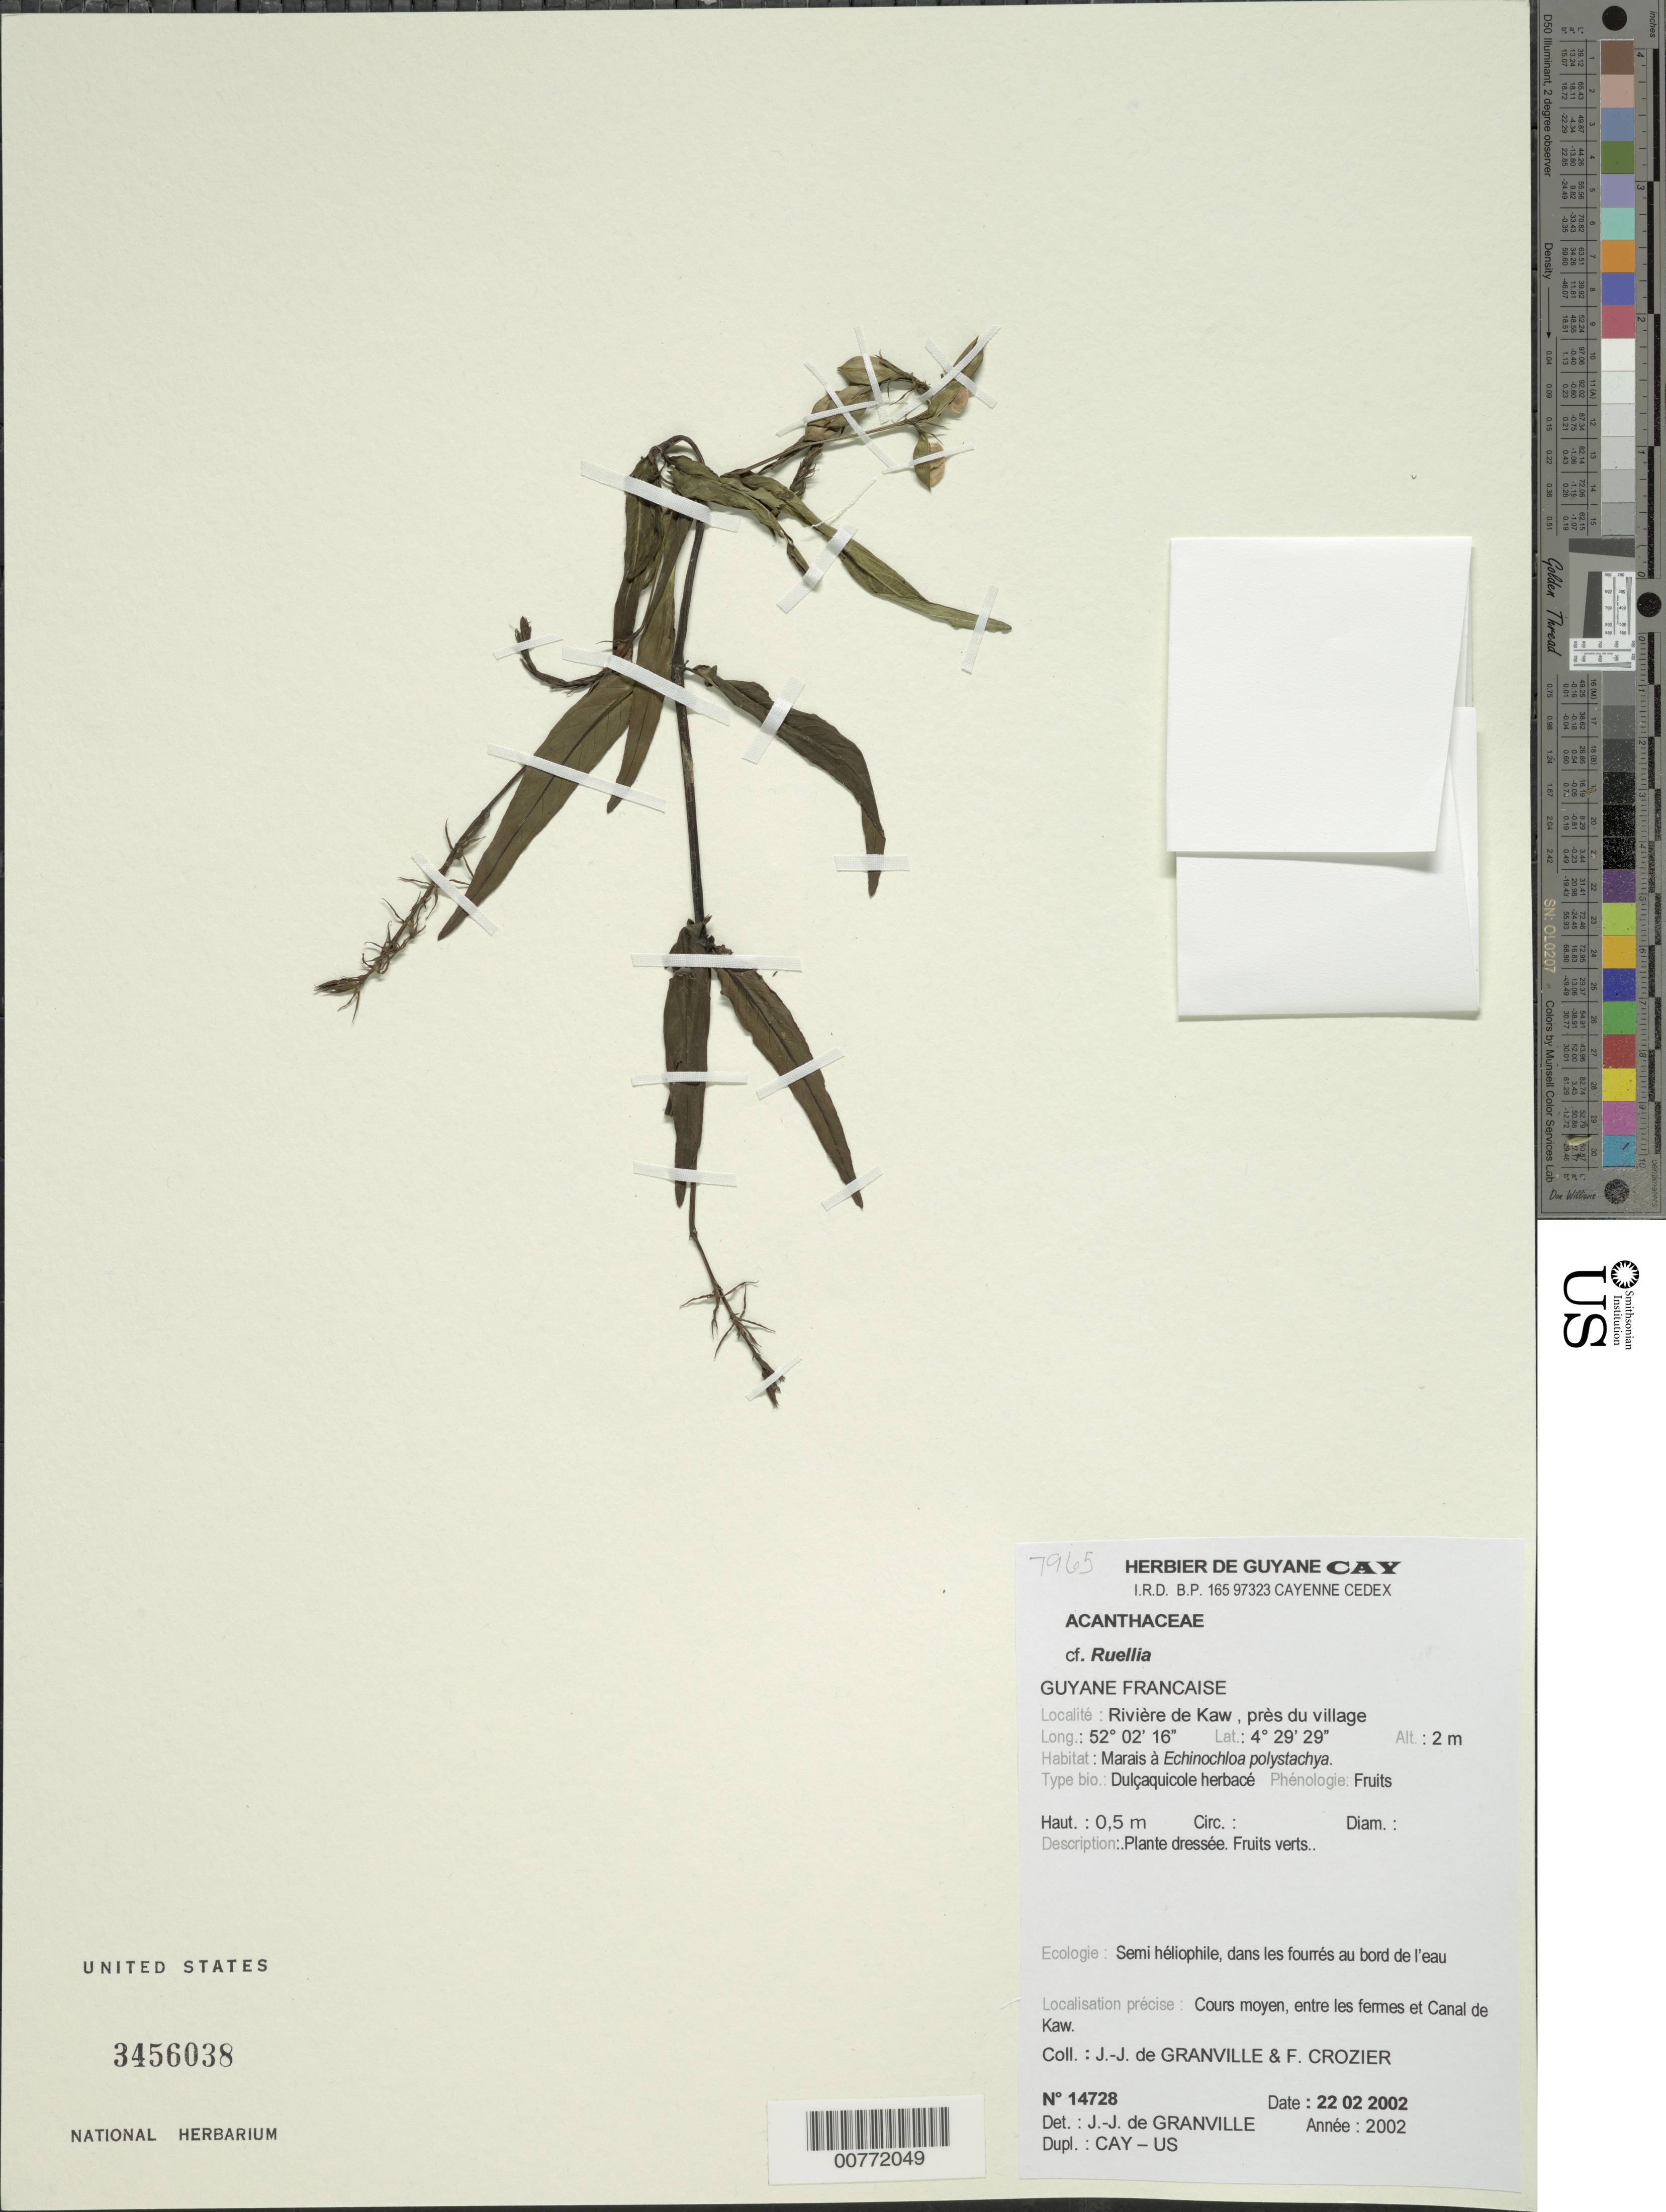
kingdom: Plantae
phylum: Tracheophyta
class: Magnoliopsida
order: Lamiales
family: Acanthaceae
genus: Ruellia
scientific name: Ruellia sp.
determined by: Granville, J. J. de, (CAY), Institut de Recherche pour le Developpement (IRD) (FRENCH GUIANA)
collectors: J.-J. de Granville & F. Crozier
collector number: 14728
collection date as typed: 22-Feb-02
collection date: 2002-02-22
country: French Guiana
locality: Rivière de Kaw, près du village; Cours moyen, entre les fermes et Canal de Kaw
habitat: Marais; dans les fourrés au bord de l'eau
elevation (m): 2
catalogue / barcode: US 3456038